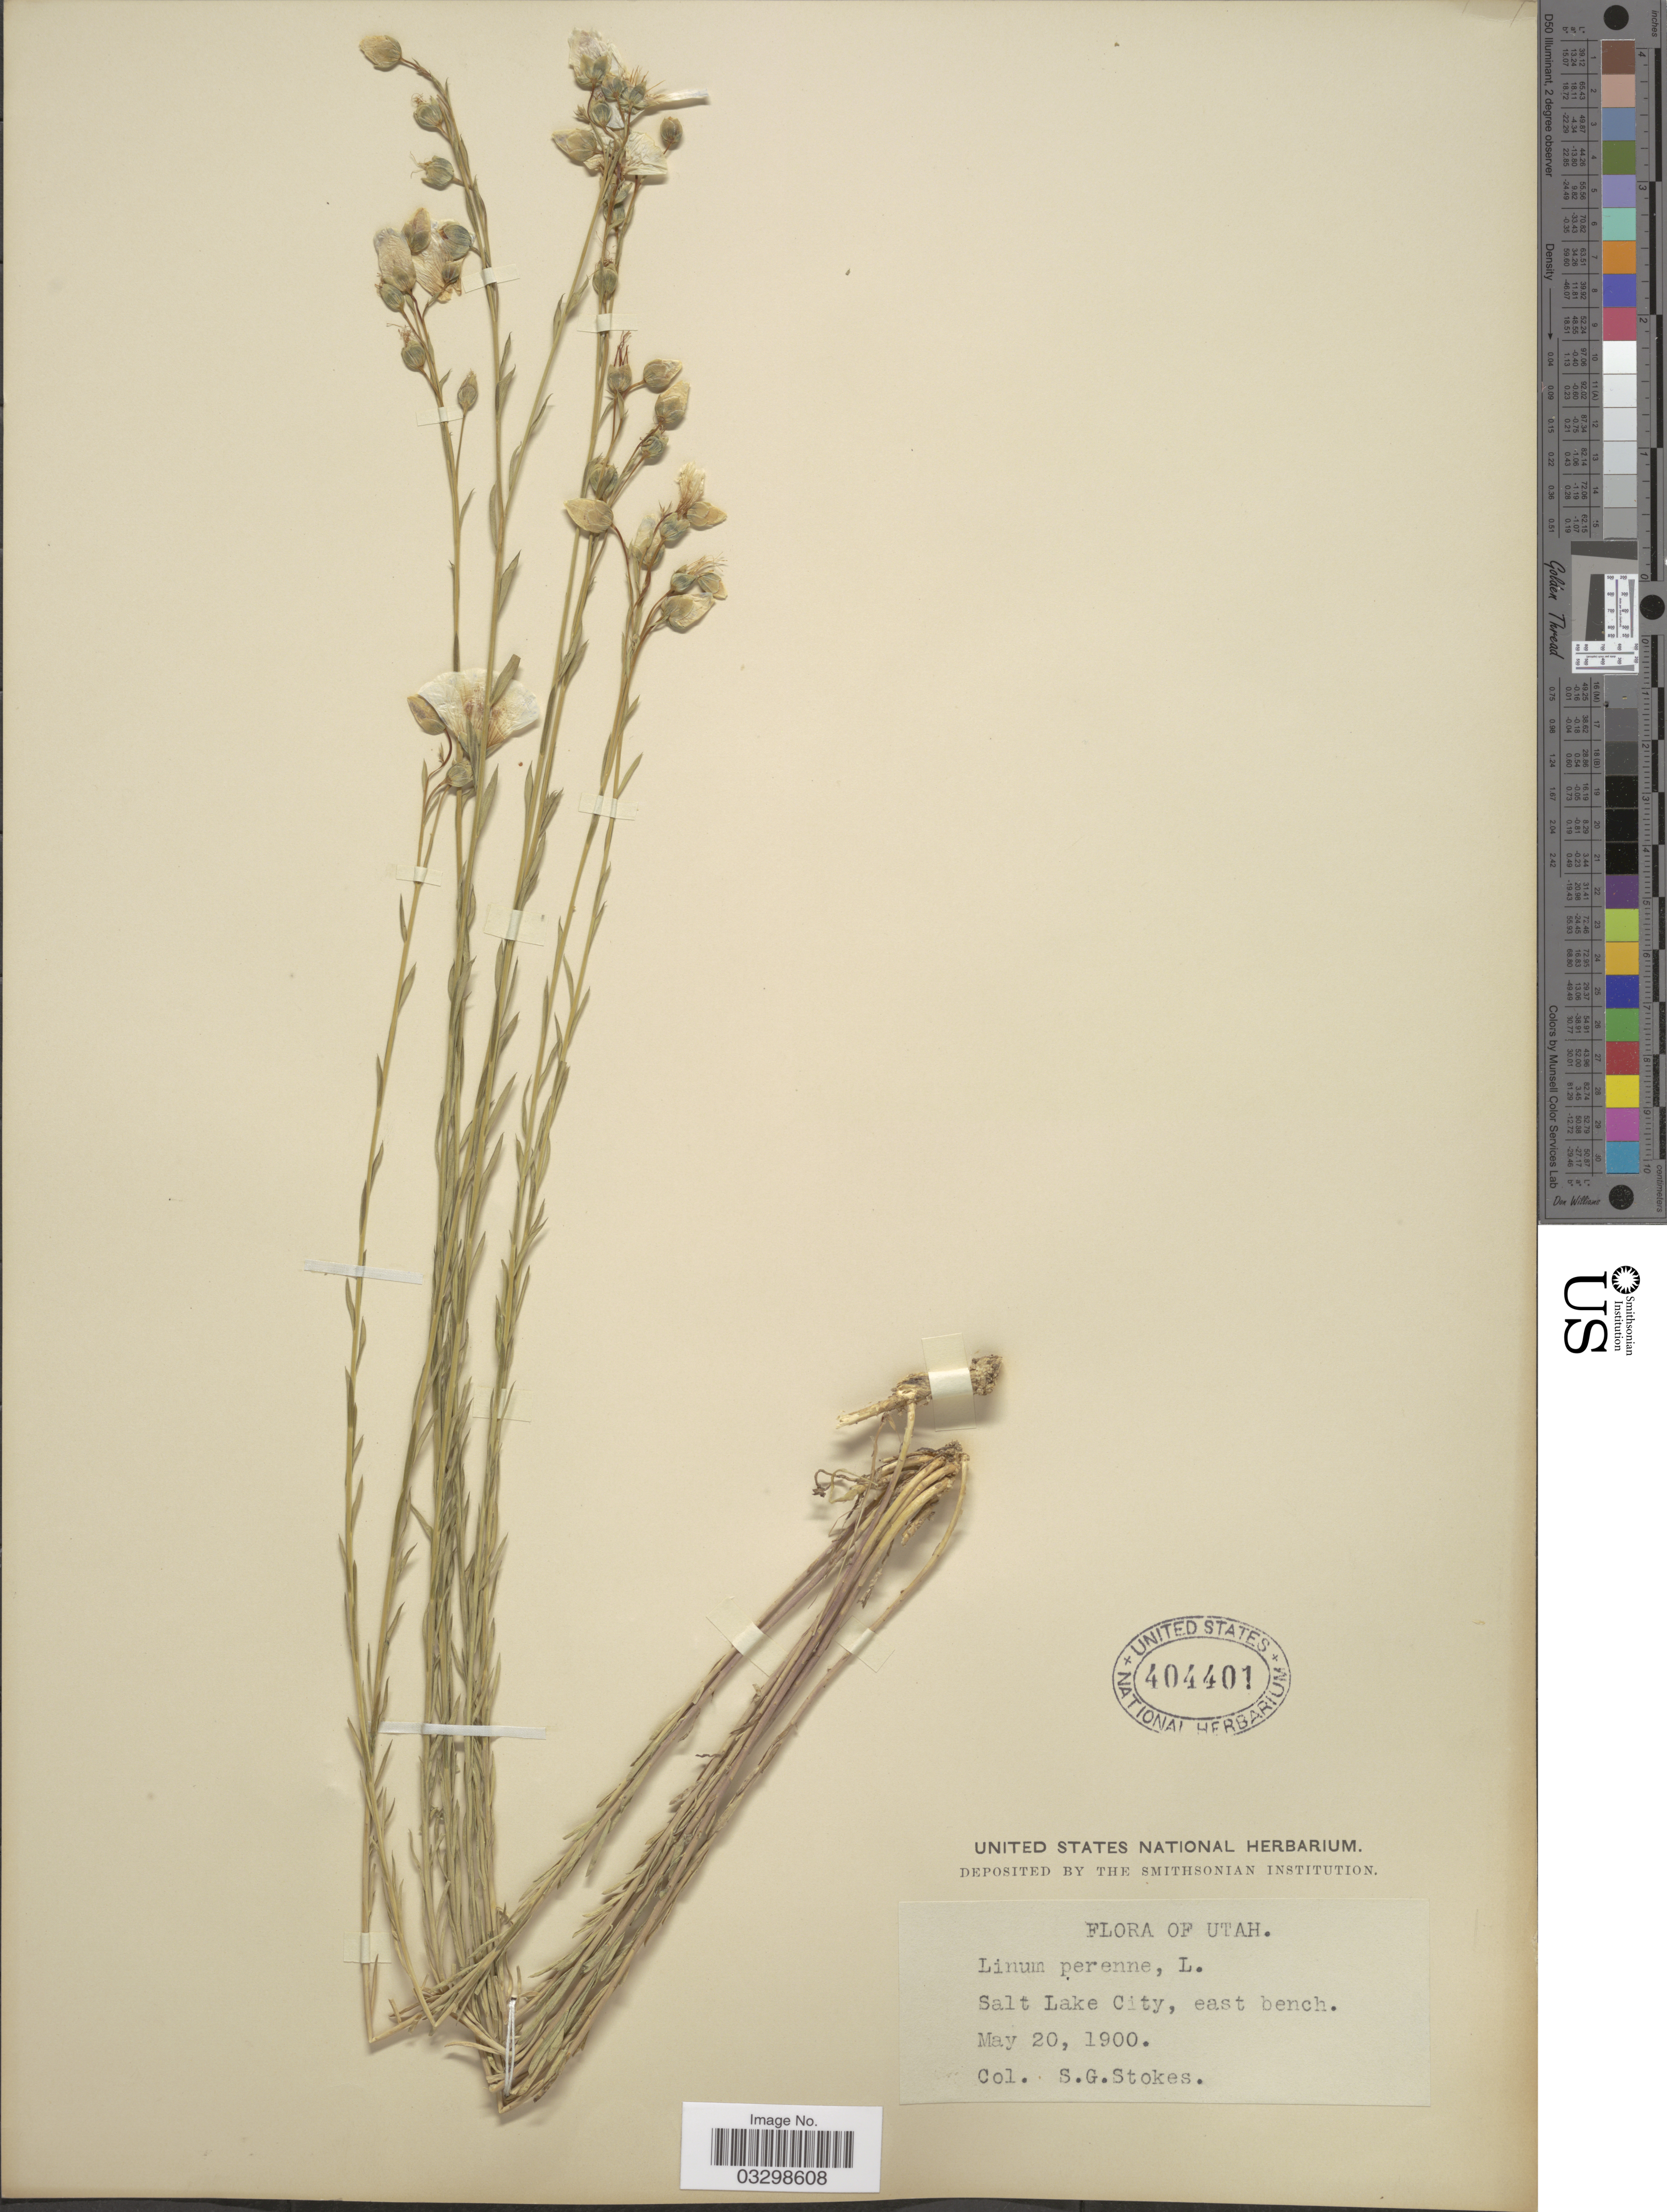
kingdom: Plantae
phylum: Tracheophyta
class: Magnoliopsida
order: Malpighiales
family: Linaceae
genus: Linum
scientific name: Linum lewisii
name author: Pursh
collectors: S. G. Stokes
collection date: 1900-05-20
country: United States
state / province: Utah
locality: Salt Lake City, east bench.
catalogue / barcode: US 404401